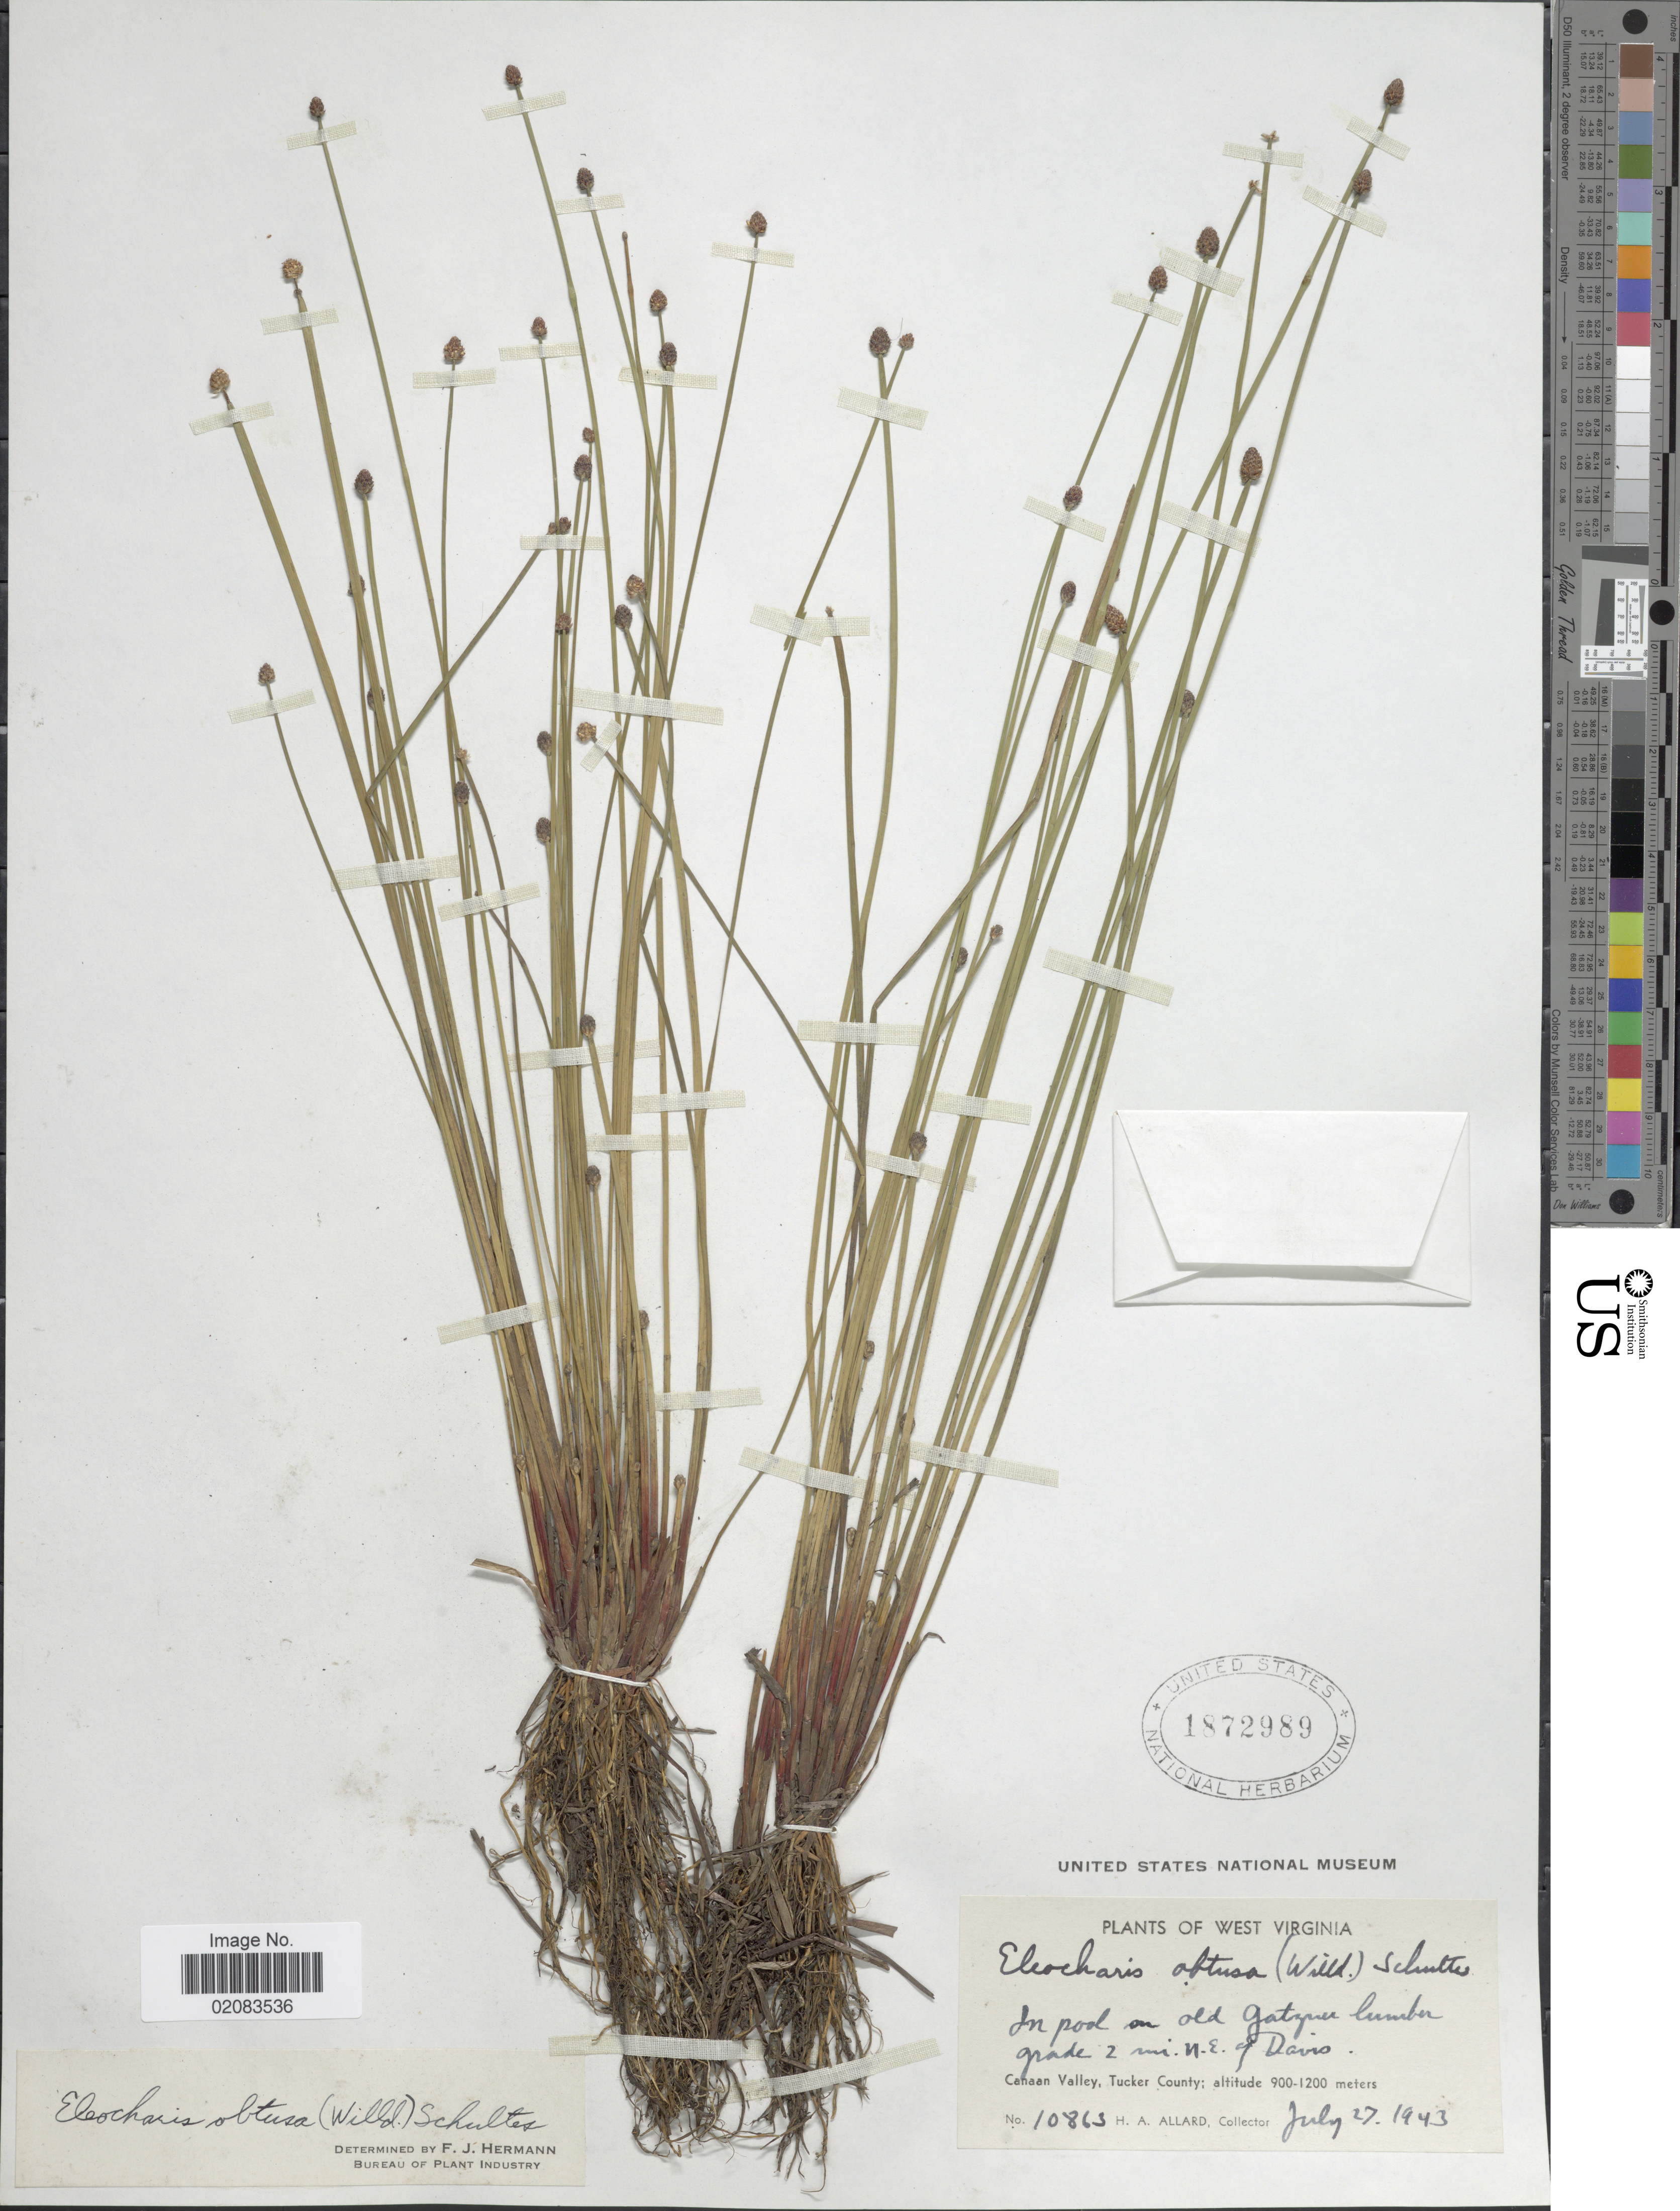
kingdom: Plantae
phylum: Tracheophyta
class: Liliopsida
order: Poales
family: Cyperaceae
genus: Eleocharis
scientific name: Eleocharis obtusa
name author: (Willd.) Schult.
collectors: H. A. Allard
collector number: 10863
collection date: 1943-07-27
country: United States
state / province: West Virginia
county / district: Tucker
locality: In pod on old Gatzner timber grade 2 mi N.E. of Davis, Canaan Valley, Tucker County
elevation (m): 900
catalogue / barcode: US 1872989